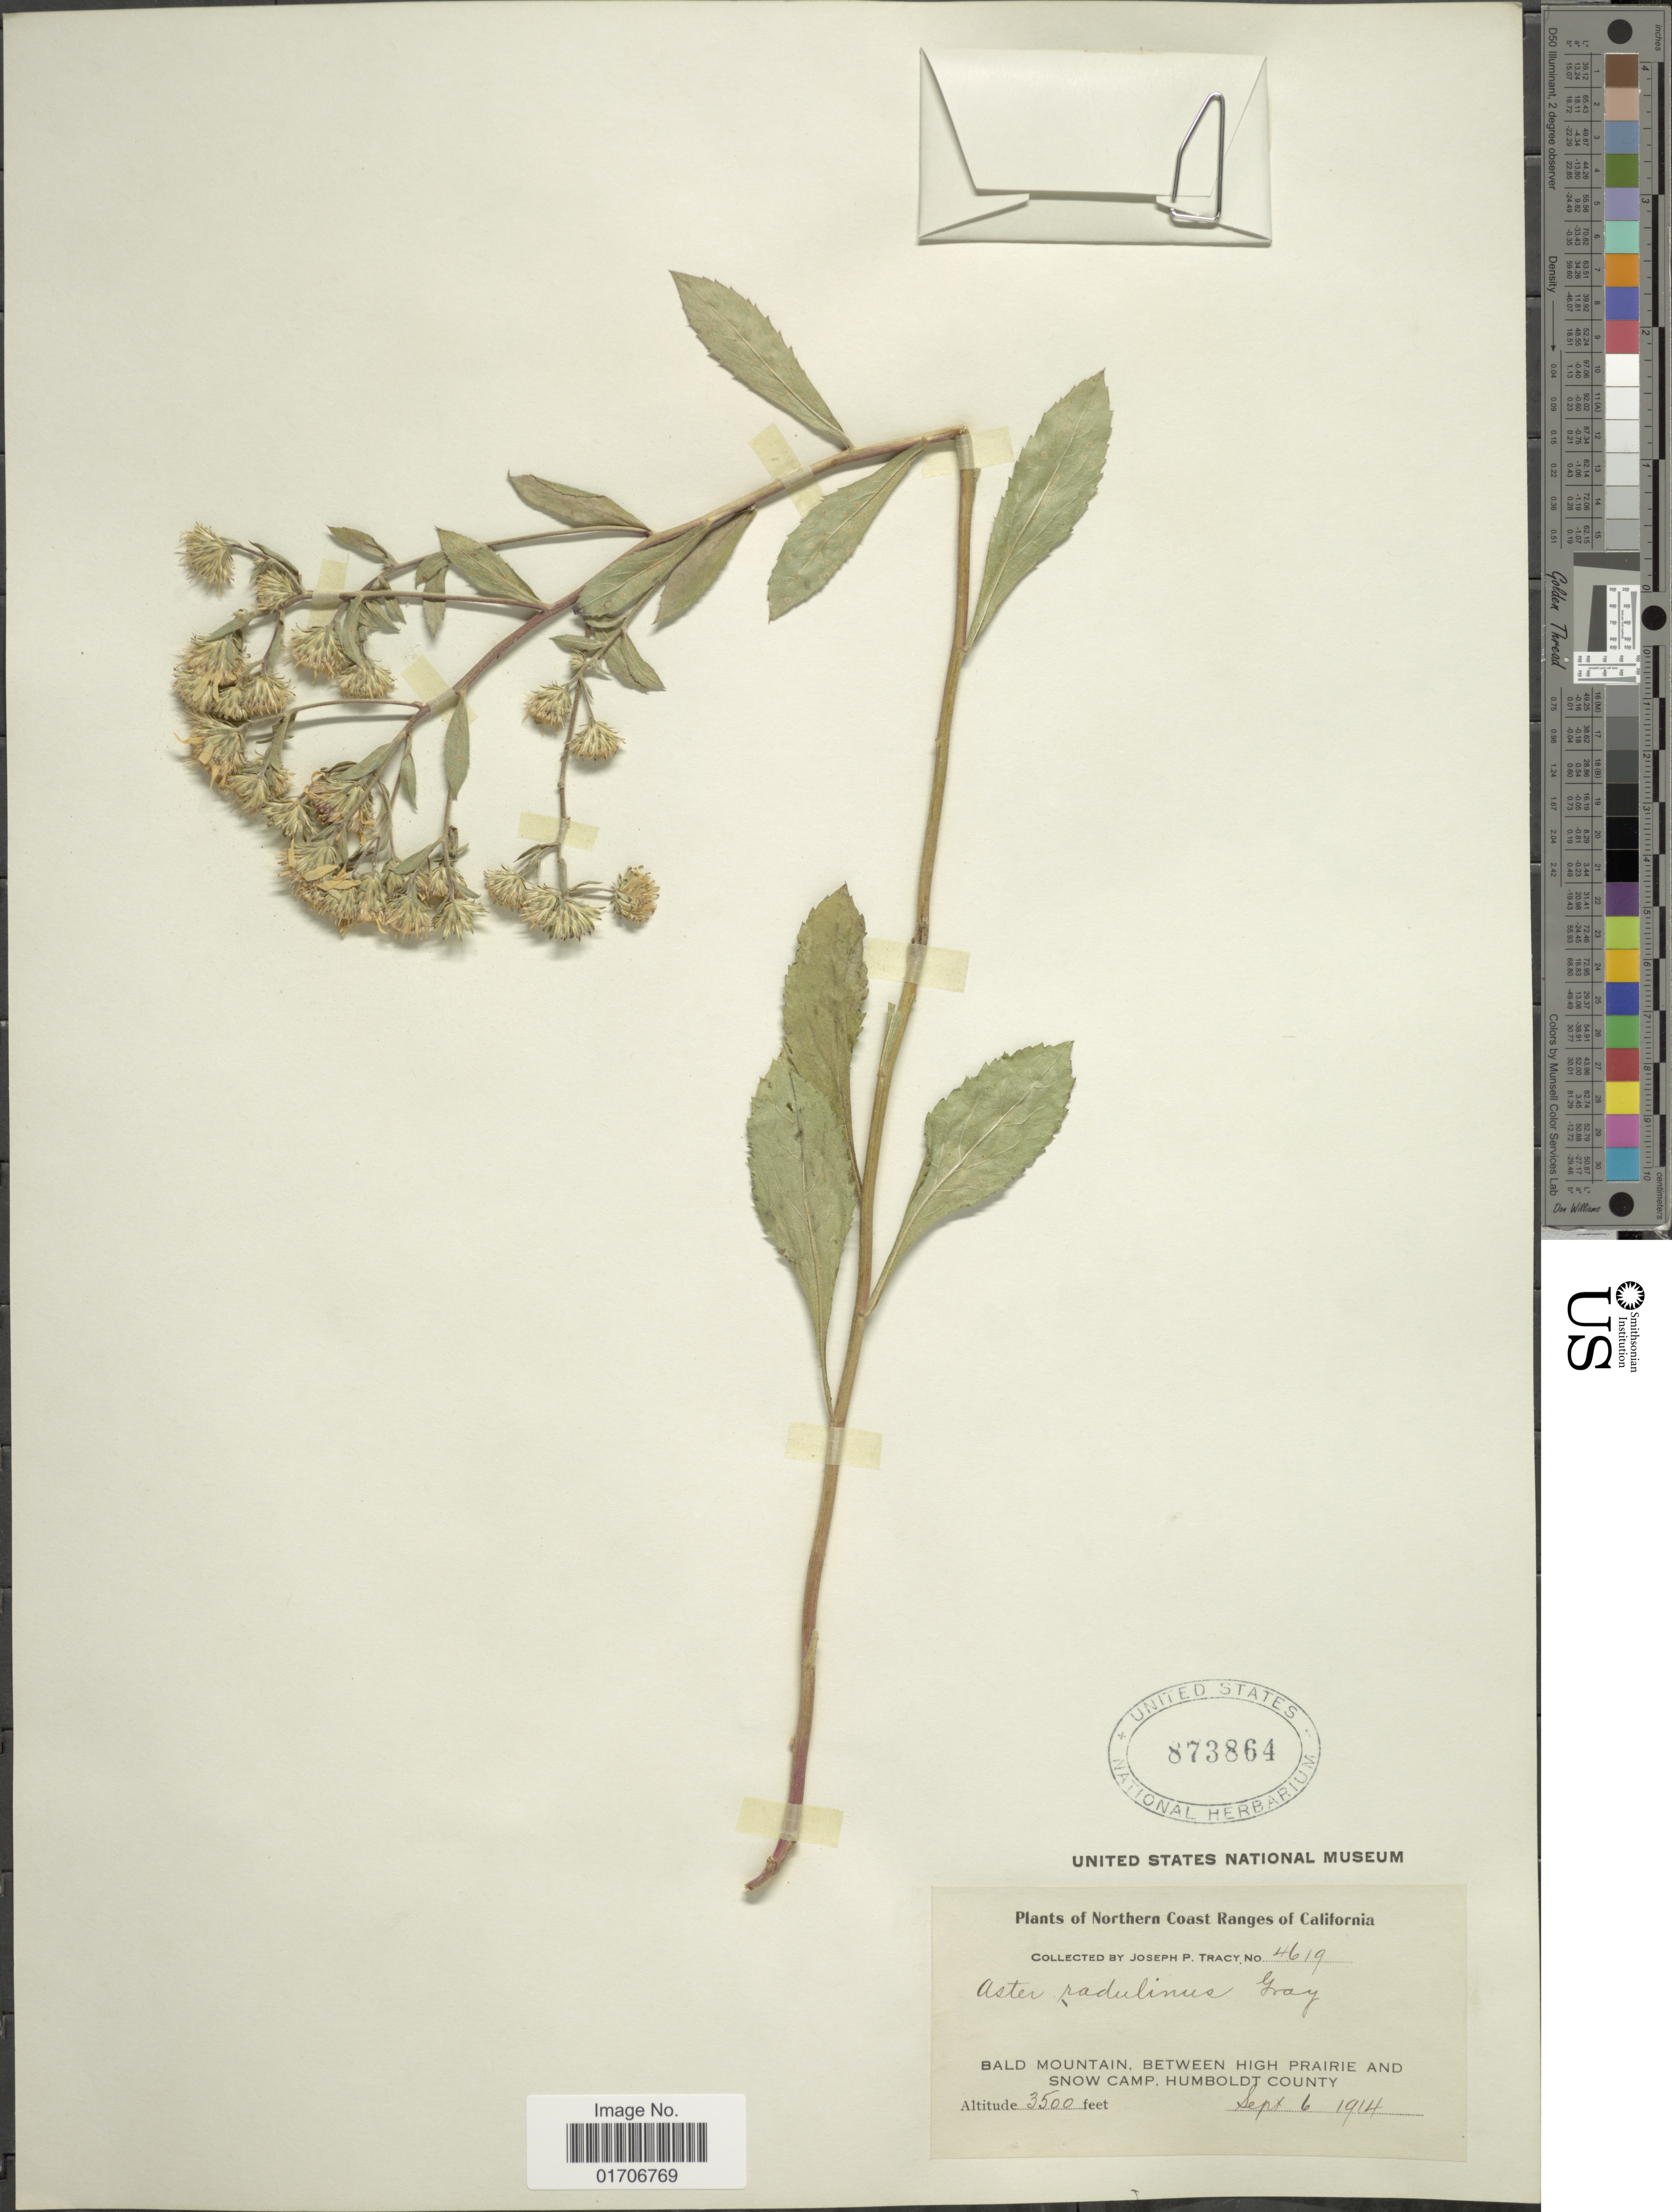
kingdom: Plantae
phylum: Tracheophyta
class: Magnoliopsida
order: Asterales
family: Asteraceae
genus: Eurybia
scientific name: Eurybia radulina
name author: (A. Gray) G.L. Nesom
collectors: J. Tracy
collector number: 4619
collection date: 1914-09-06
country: United States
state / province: California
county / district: Humboldt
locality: Northern Coast Ranges of California. Bald Mountain, between High Prairie and Snow Camp, Humboldt County.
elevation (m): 1067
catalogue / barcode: US 873864